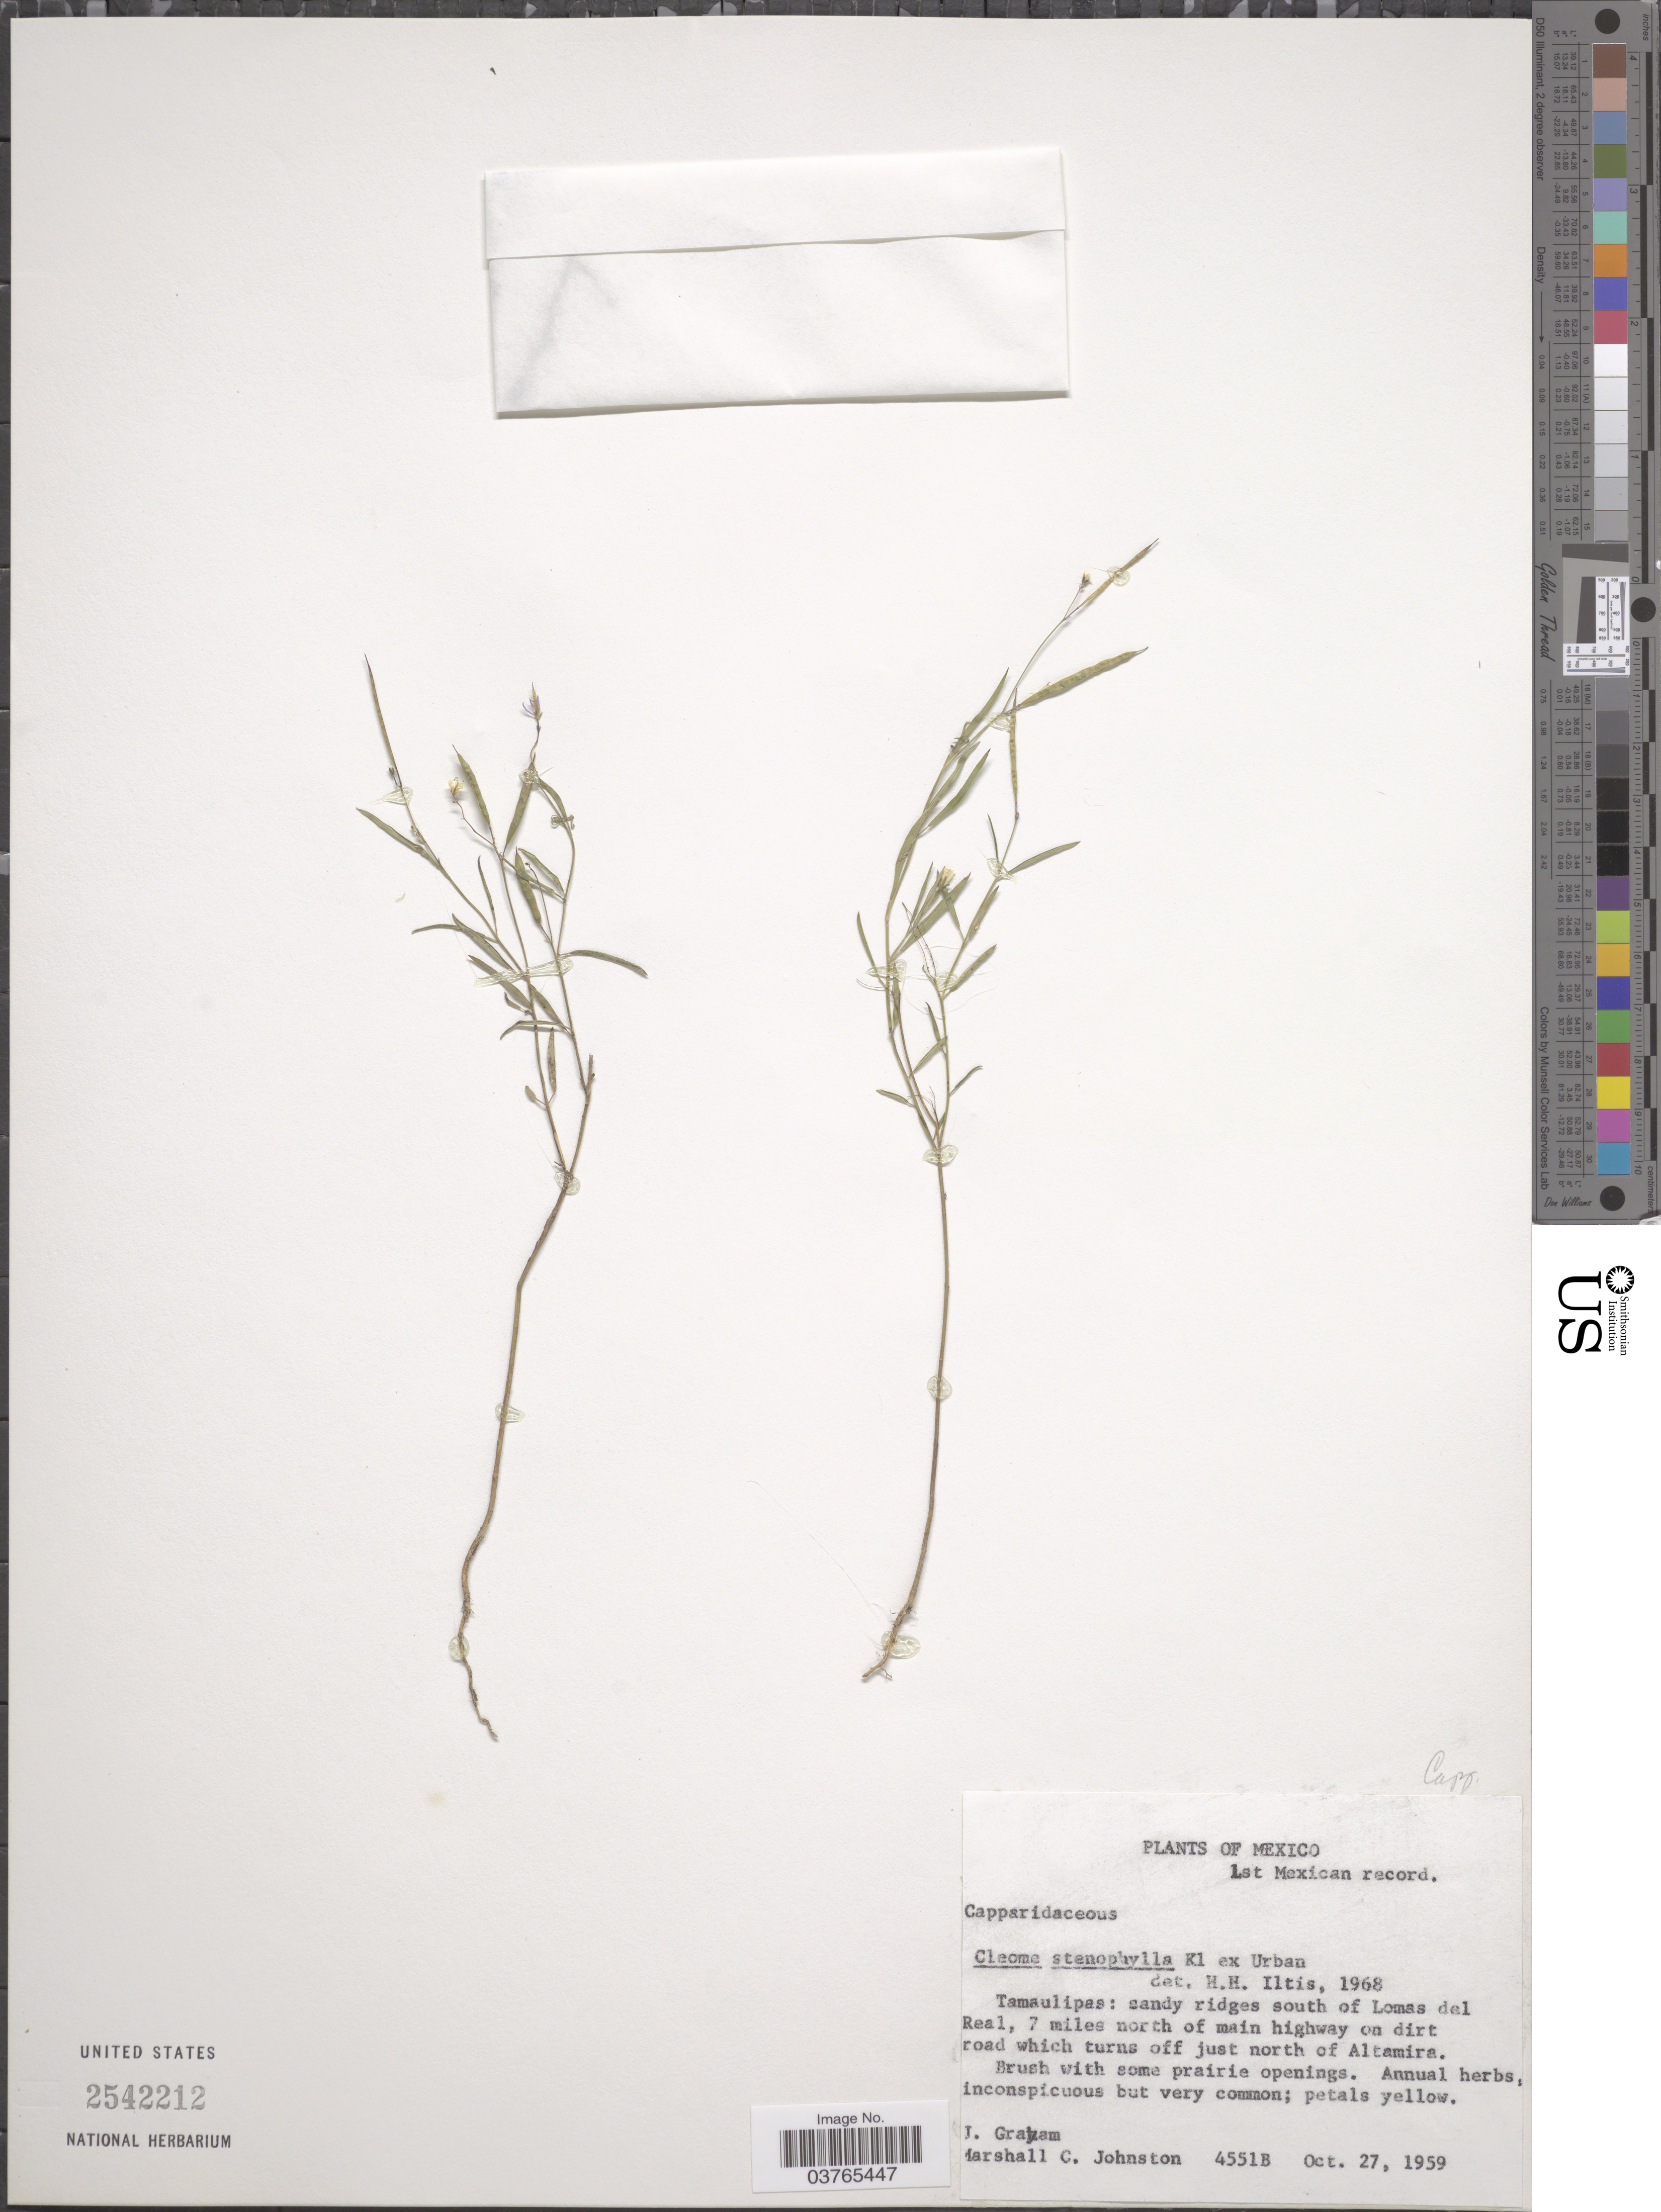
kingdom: Plantae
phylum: Tracheophyta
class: Magnoliopsida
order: Brassicales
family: Cleomaceae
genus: Physostemon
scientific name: Physostemon stenophyllus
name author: (Klotzsch ex Urb.) Iltis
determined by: Strong, M. T., (US), Smithsonian Institution - National Museum of Natural History (UNITED STATES)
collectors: J. Graham & M. Johnston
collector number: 4551B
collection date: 1959-10-27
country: Mexico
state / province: Tamaulipas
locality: Sandy ridges south of Lomas del Real, 7 miles north of main highway on dirt road which turns off just north of Altamira.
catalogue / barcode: US 2542212